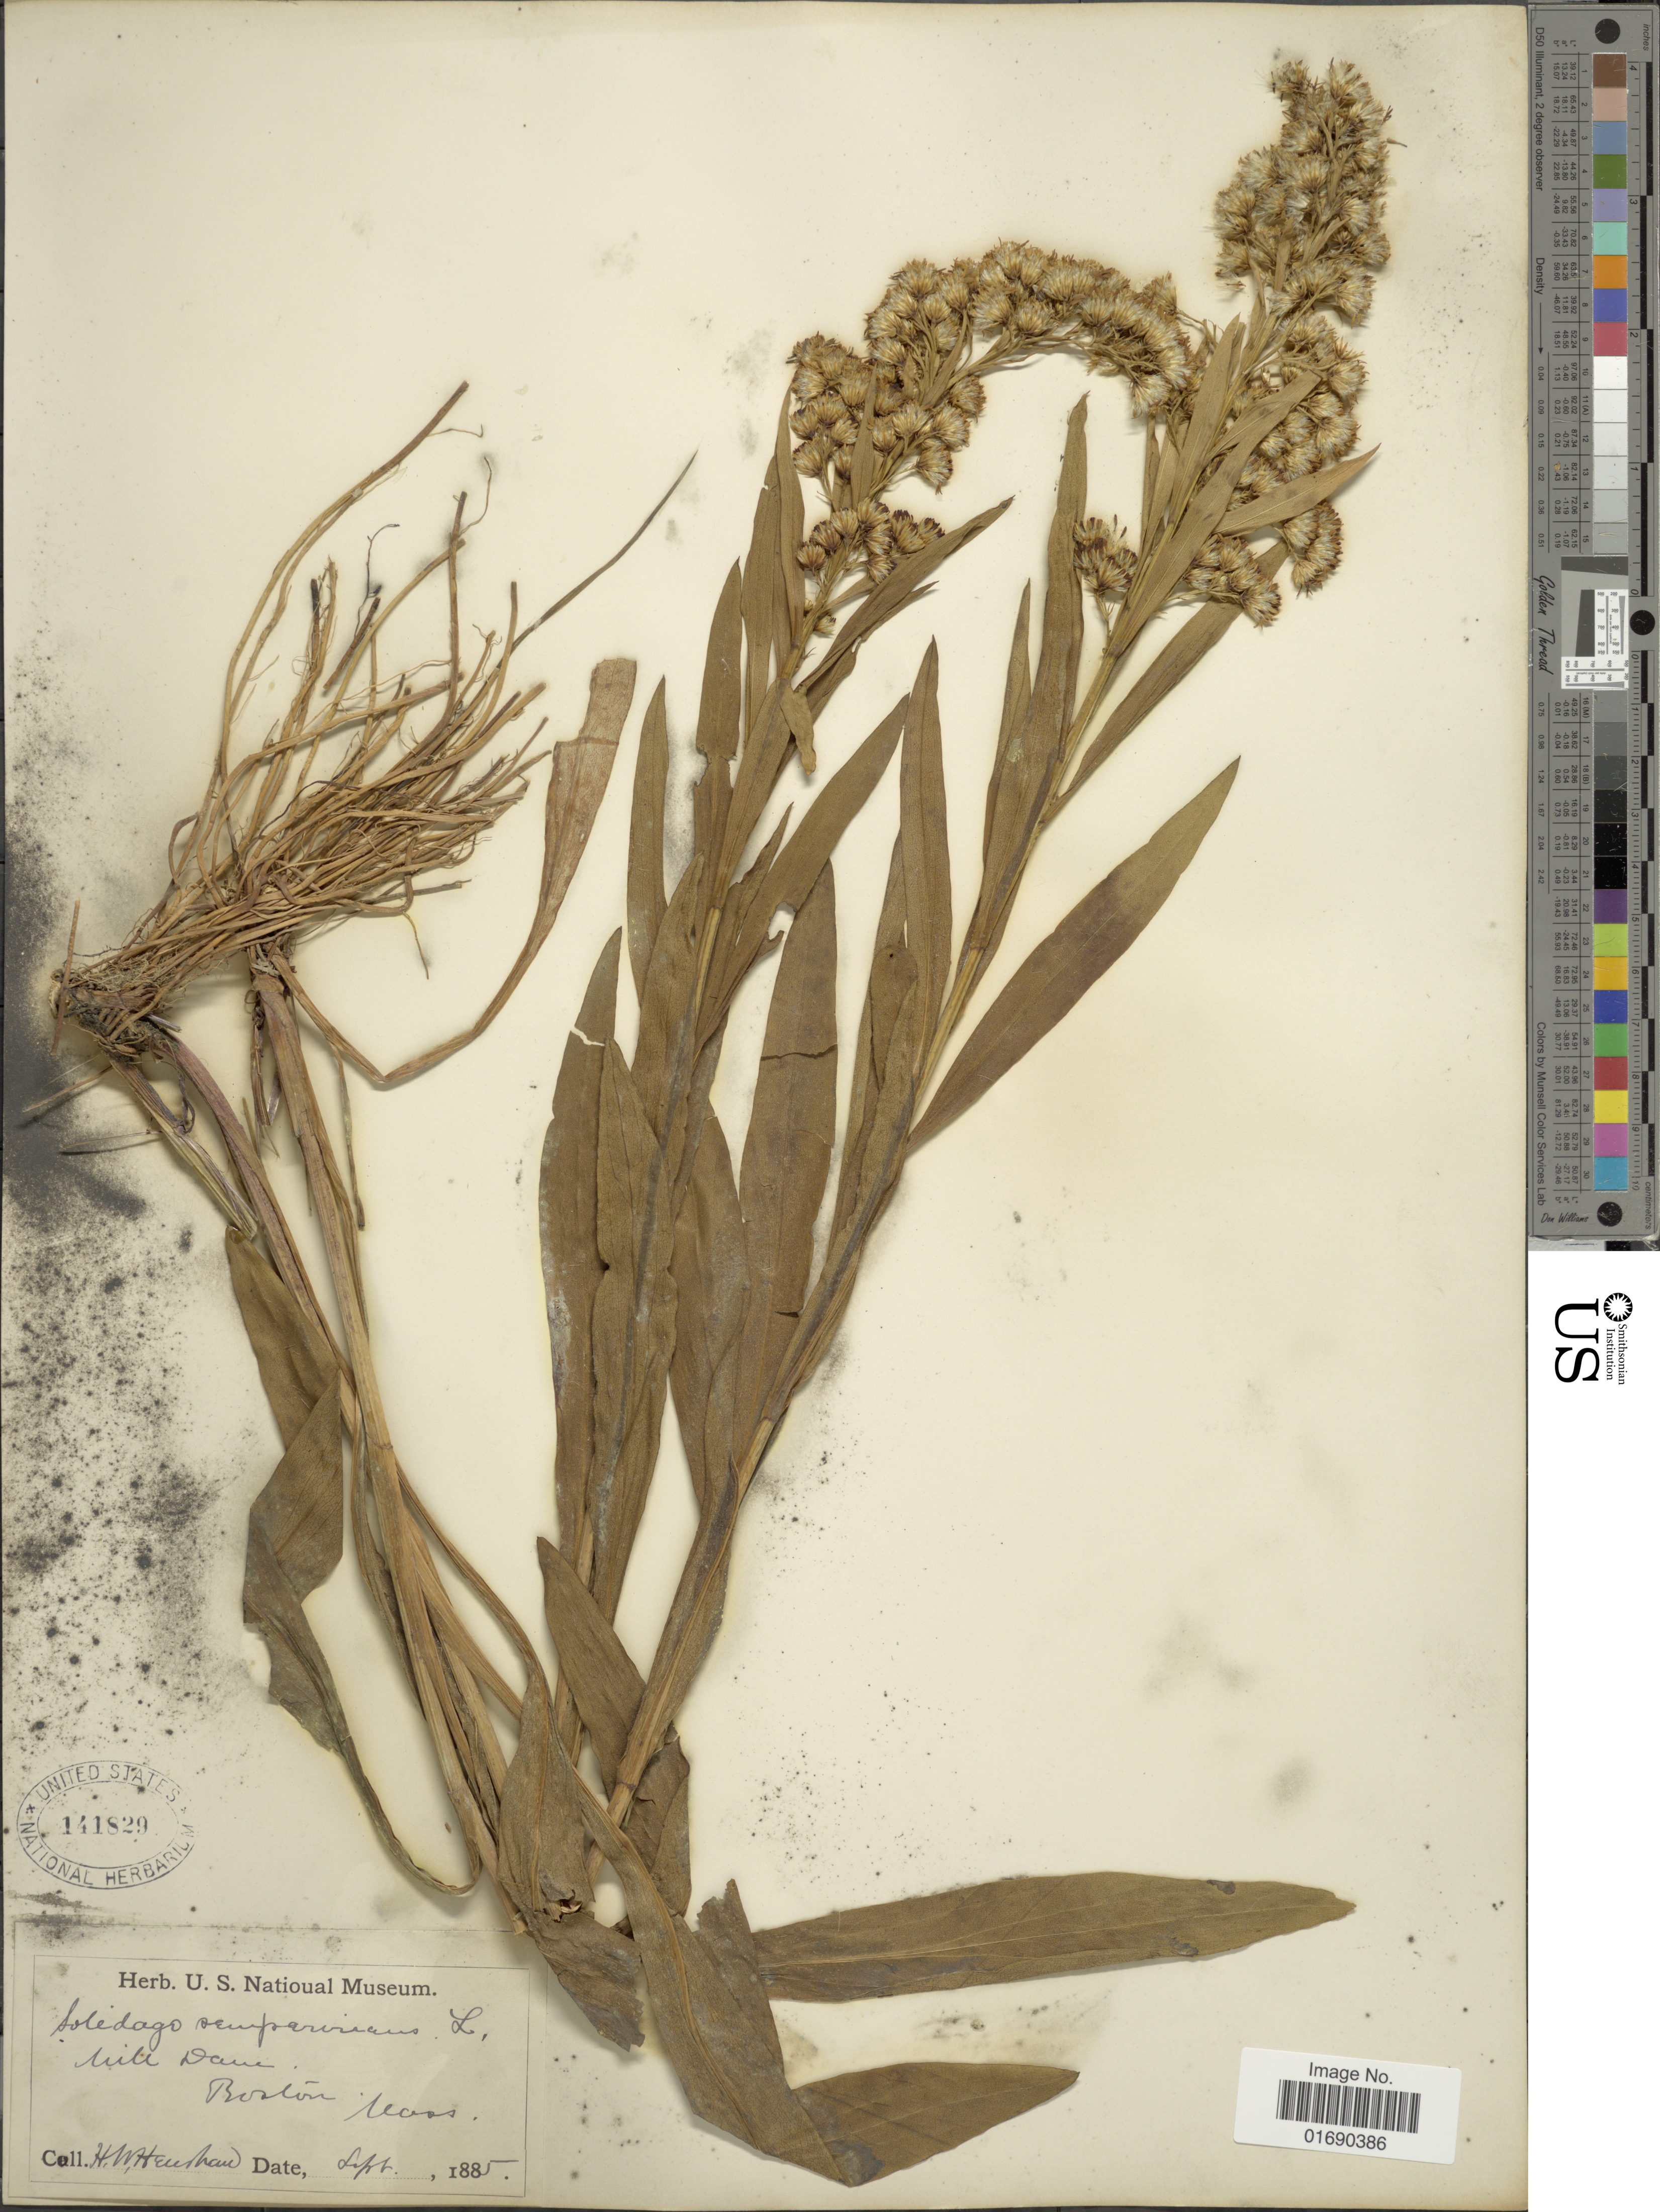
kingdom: Plantae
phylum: Tracheophyta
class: Magnoliopsida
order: Asterales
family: Asteraceae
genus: Solidago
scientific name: Solidago sempervirens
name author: L.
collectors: H. Henshaw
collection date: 1885-09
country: United States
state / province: Massachusetts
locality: Mile Dane, Boston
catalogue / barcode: US 141829